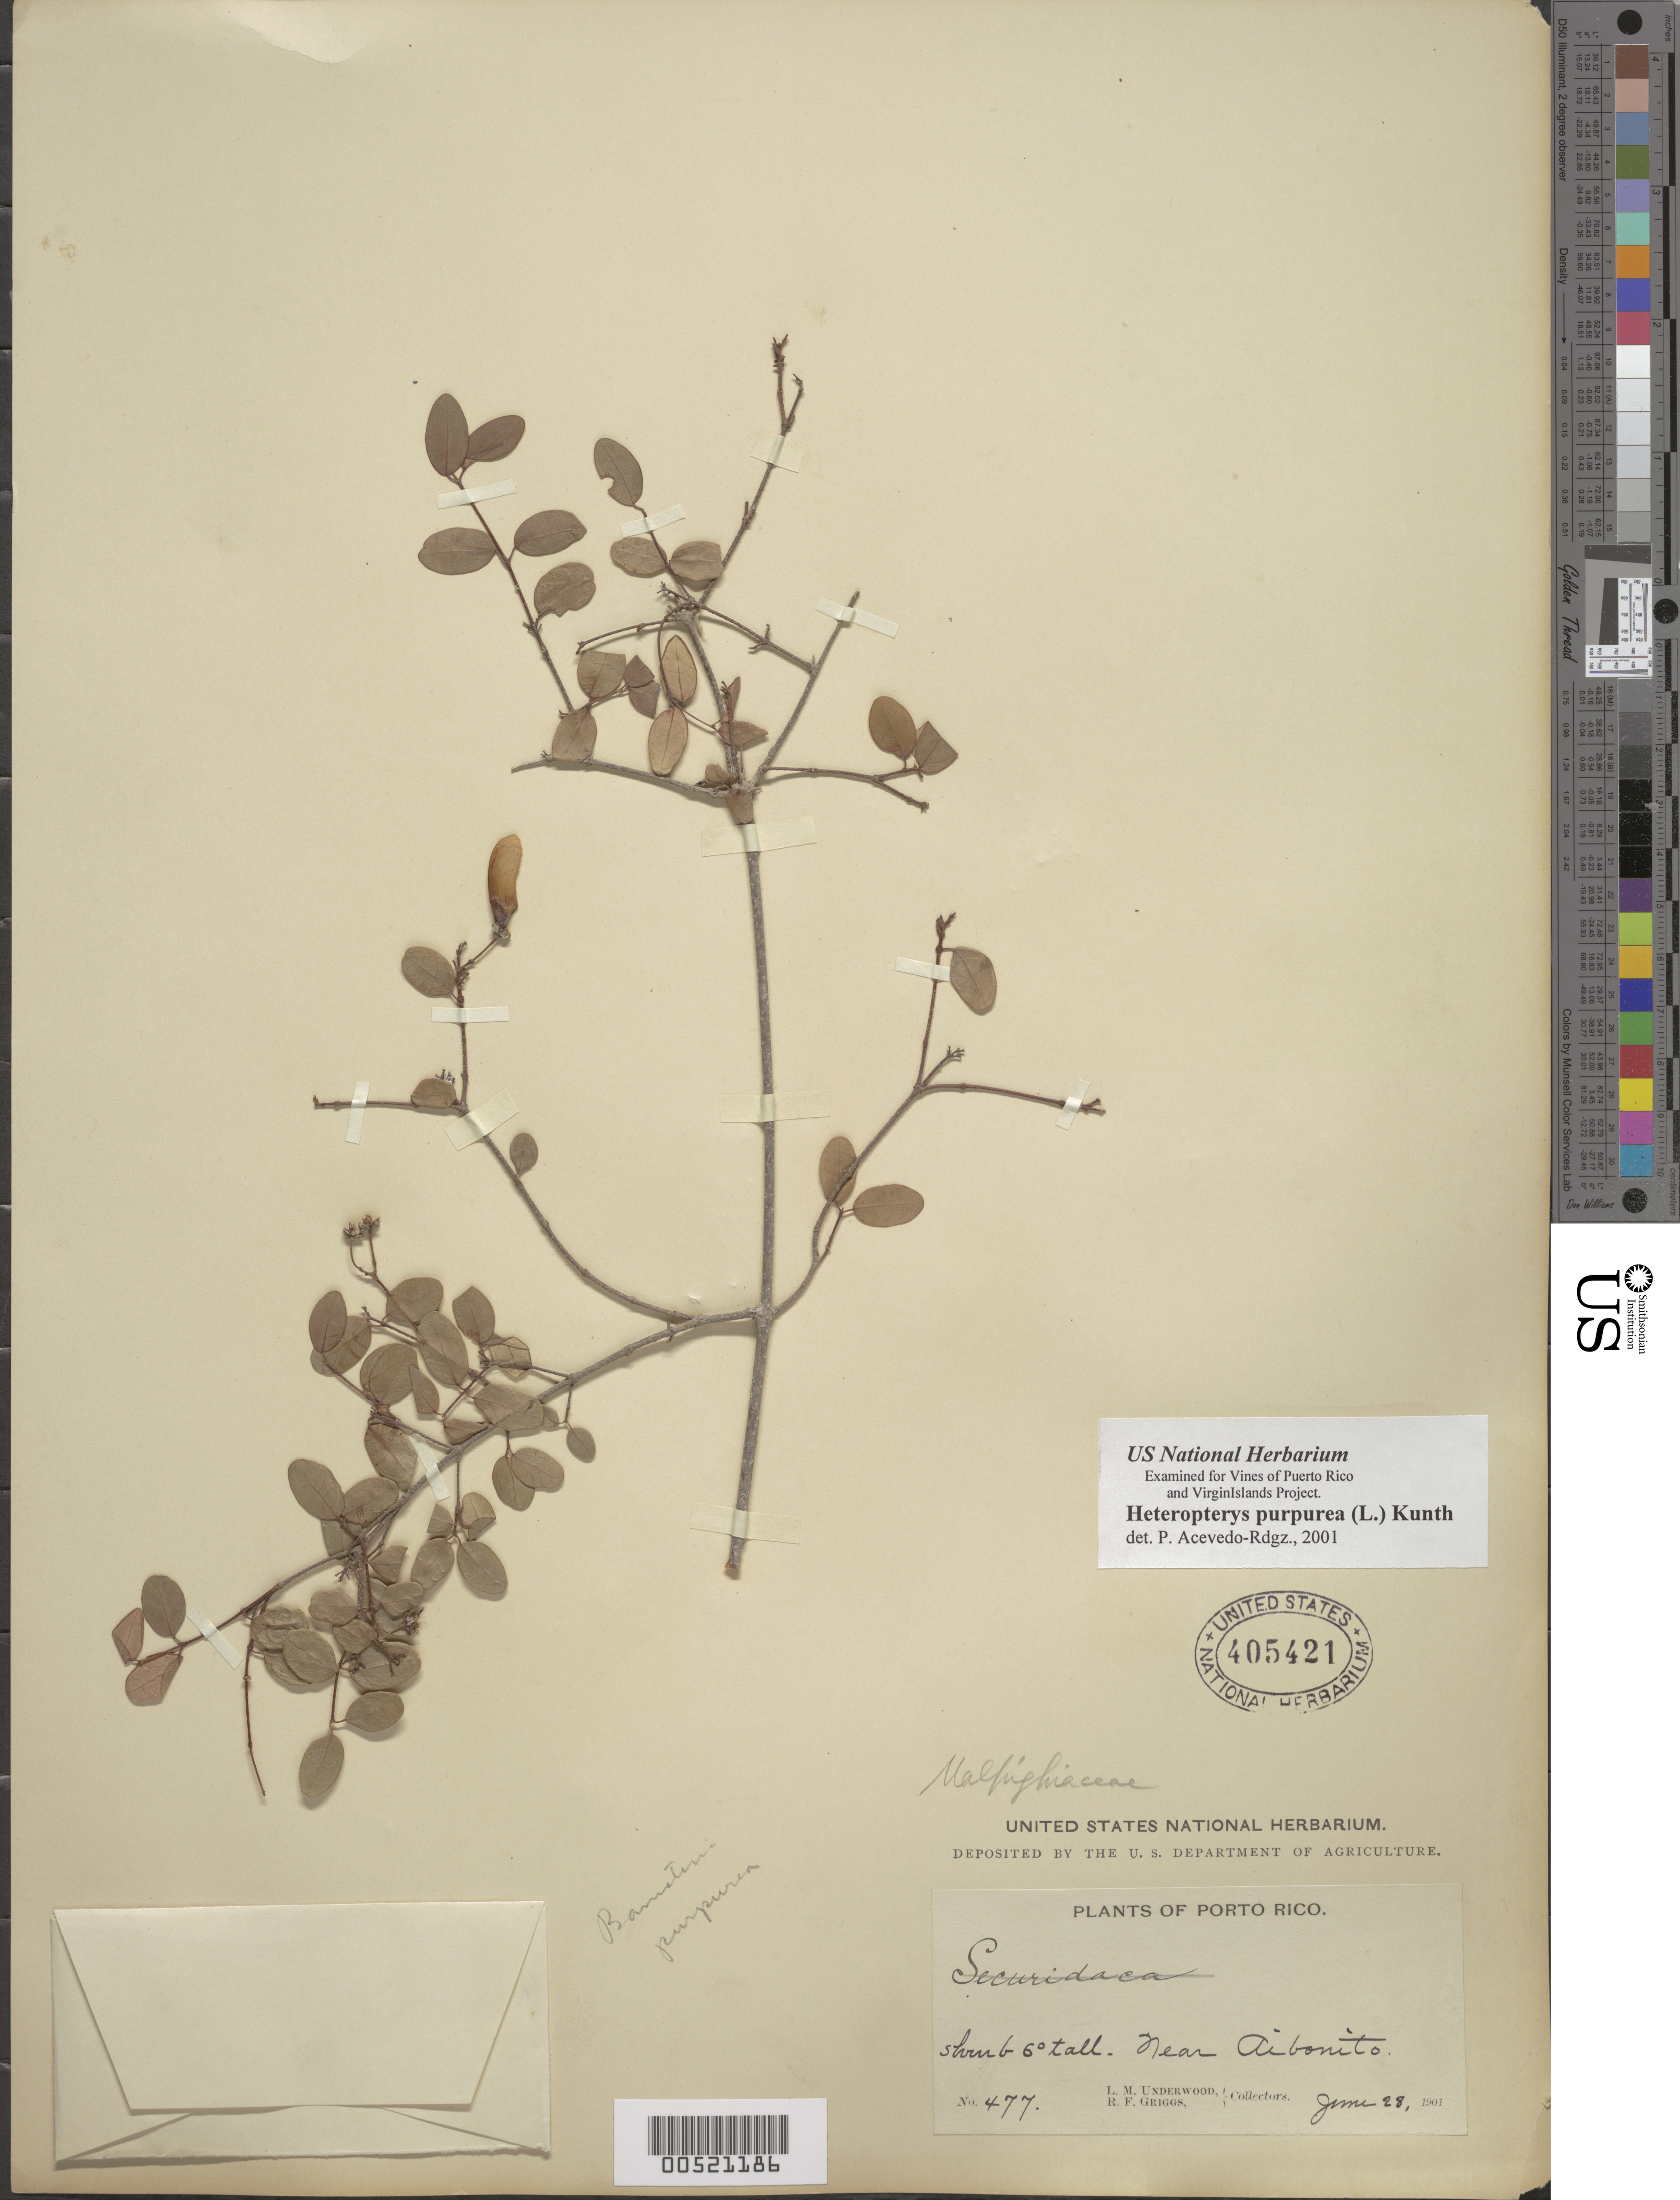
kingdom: Plantae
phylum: Tracheophyta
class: Magnoliopsida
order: Malpighiales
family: Malpighiaceae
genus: Heteropterys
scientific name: Heteropterys purpurea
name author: (L.) Kunth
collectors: L. M. Underwood & R. F. Griggs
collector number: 477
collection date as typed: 28 Jun 1901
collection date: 1901-06-28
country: Puerto Rico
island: Greater Antilles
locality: near Aibonito.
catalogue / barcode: US 405421